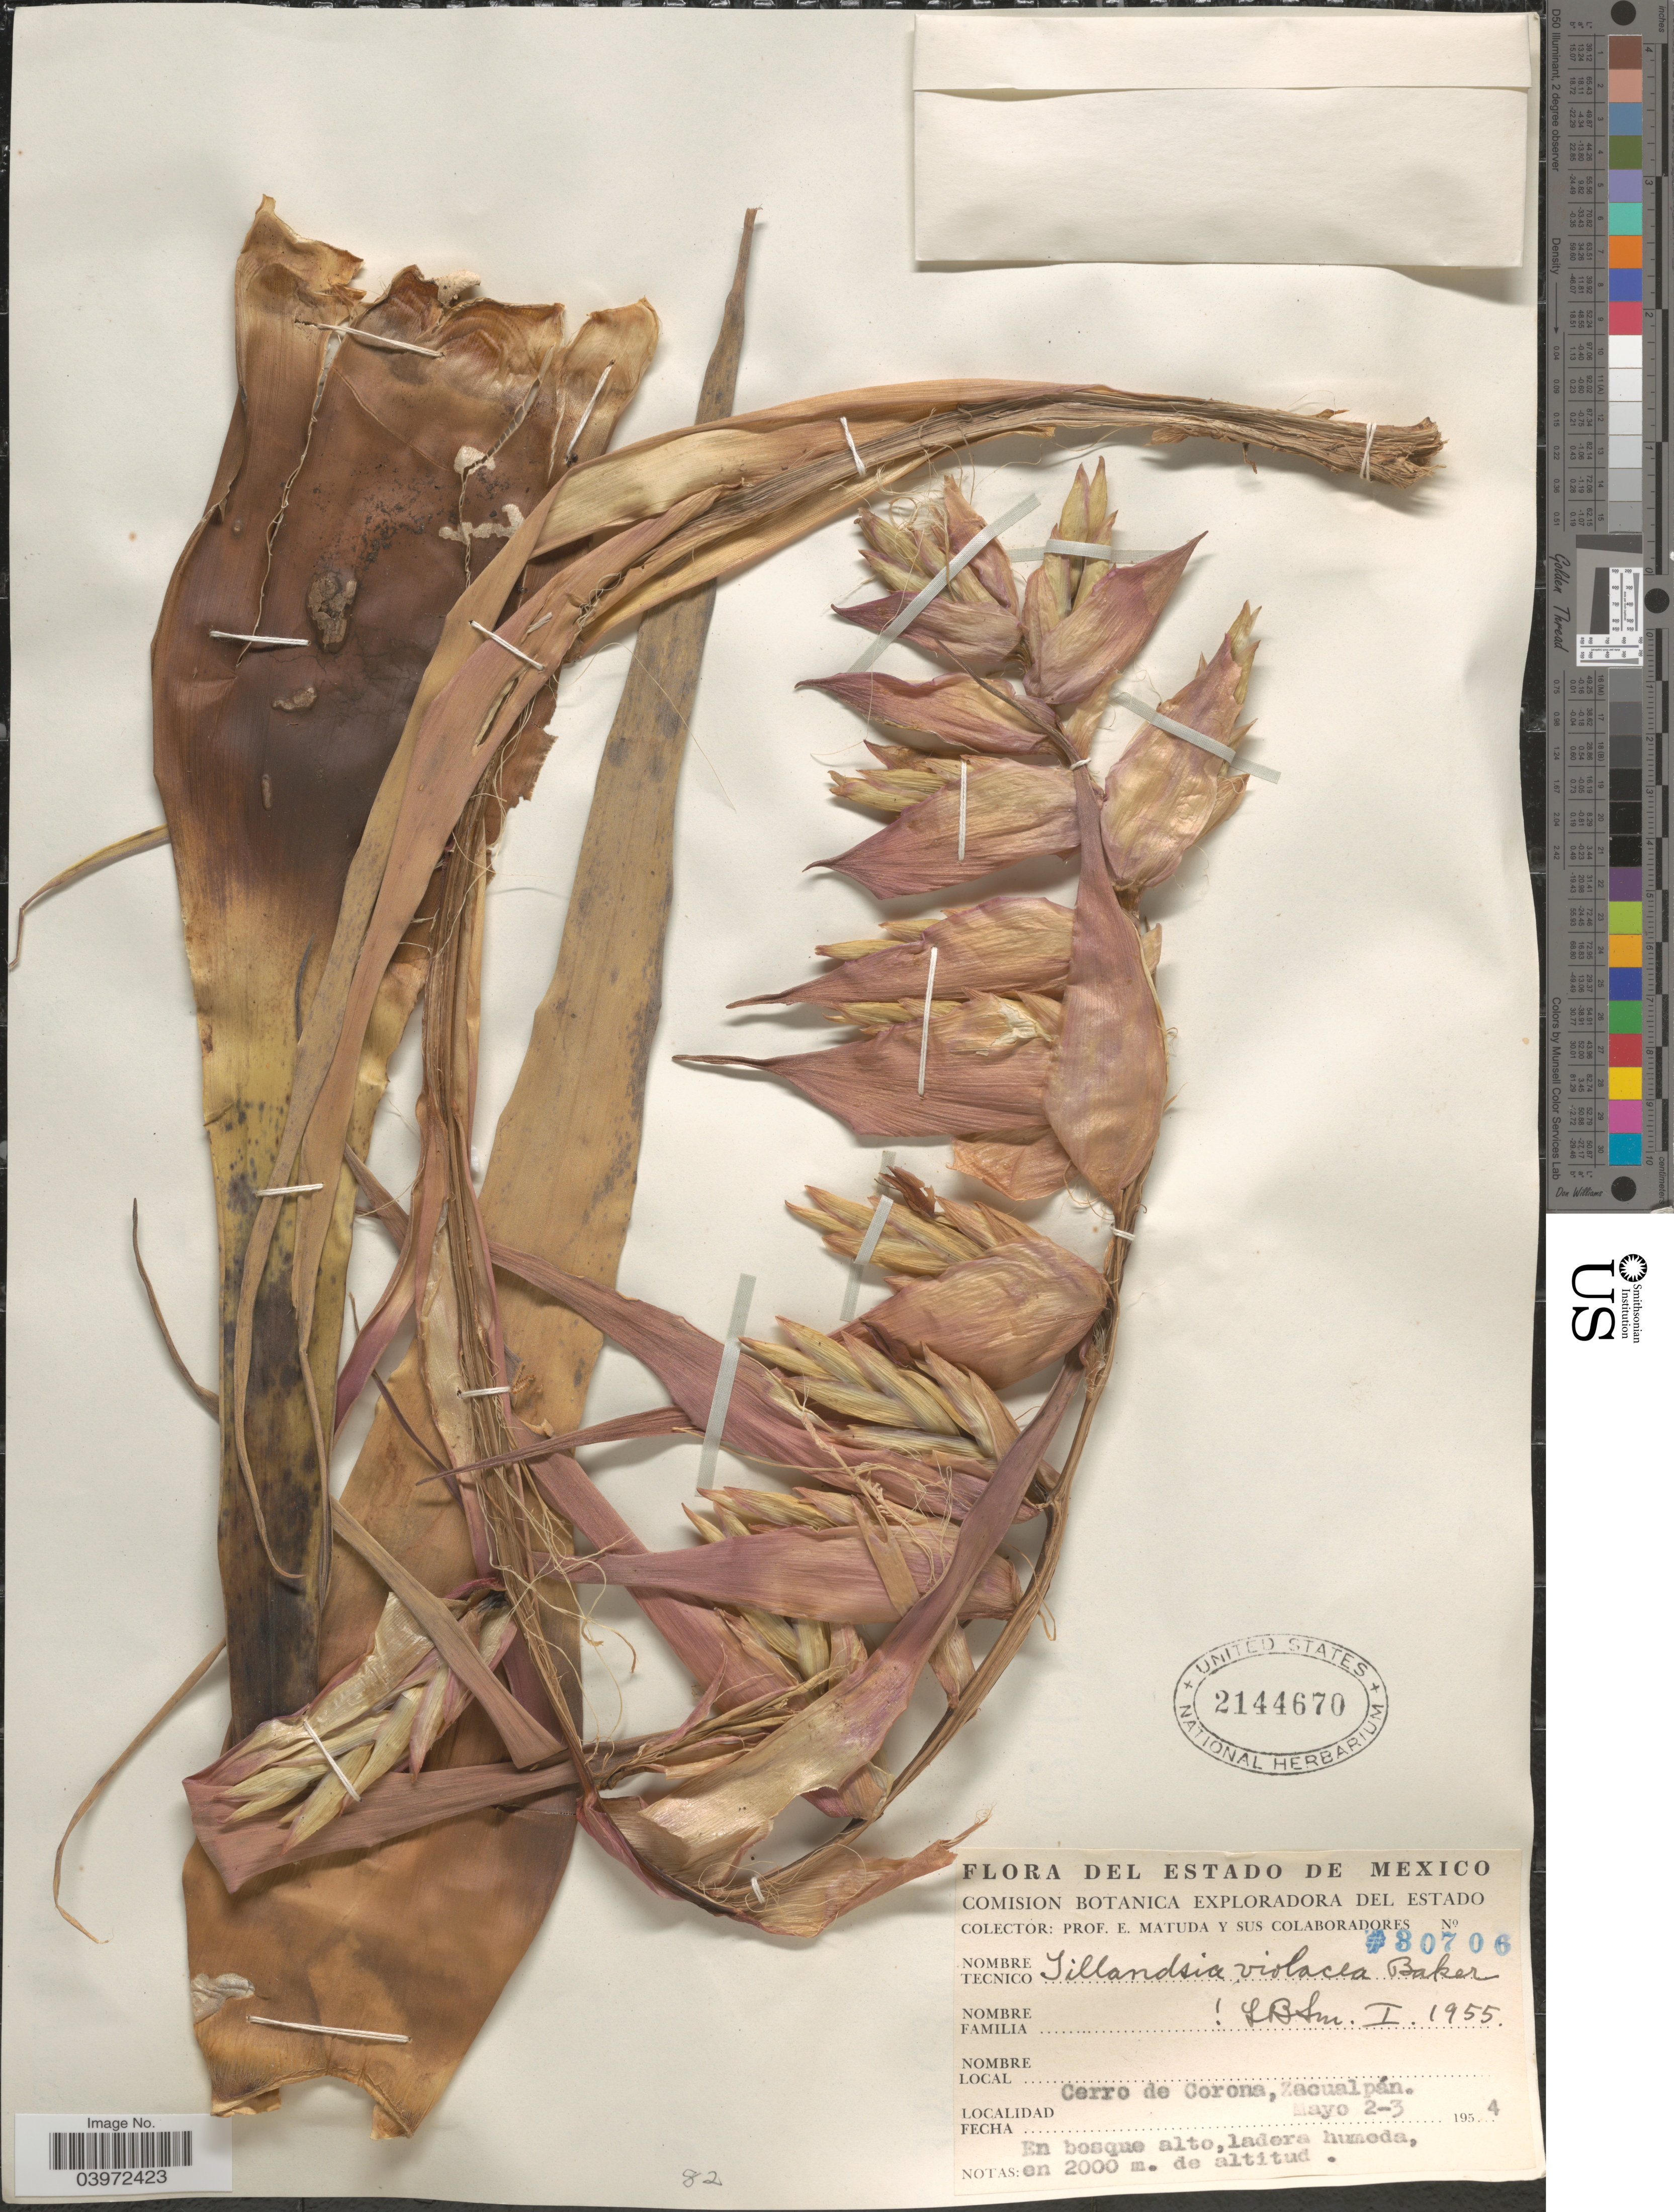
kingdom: Plantae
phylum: Tracheophyta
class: Liliopsida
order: Poales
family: Bromeliaceae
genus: Tillandsia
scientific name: Tillandsia violacea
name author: Klotzsch ex Beer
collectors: E. Matuda & Sus Colaboradores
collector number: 30706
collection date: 1954-05-02/1954-05-03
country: Mexico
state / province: México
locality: Cerro de Corona, Zacualpán.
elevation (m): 2000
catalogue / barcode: US 2144670